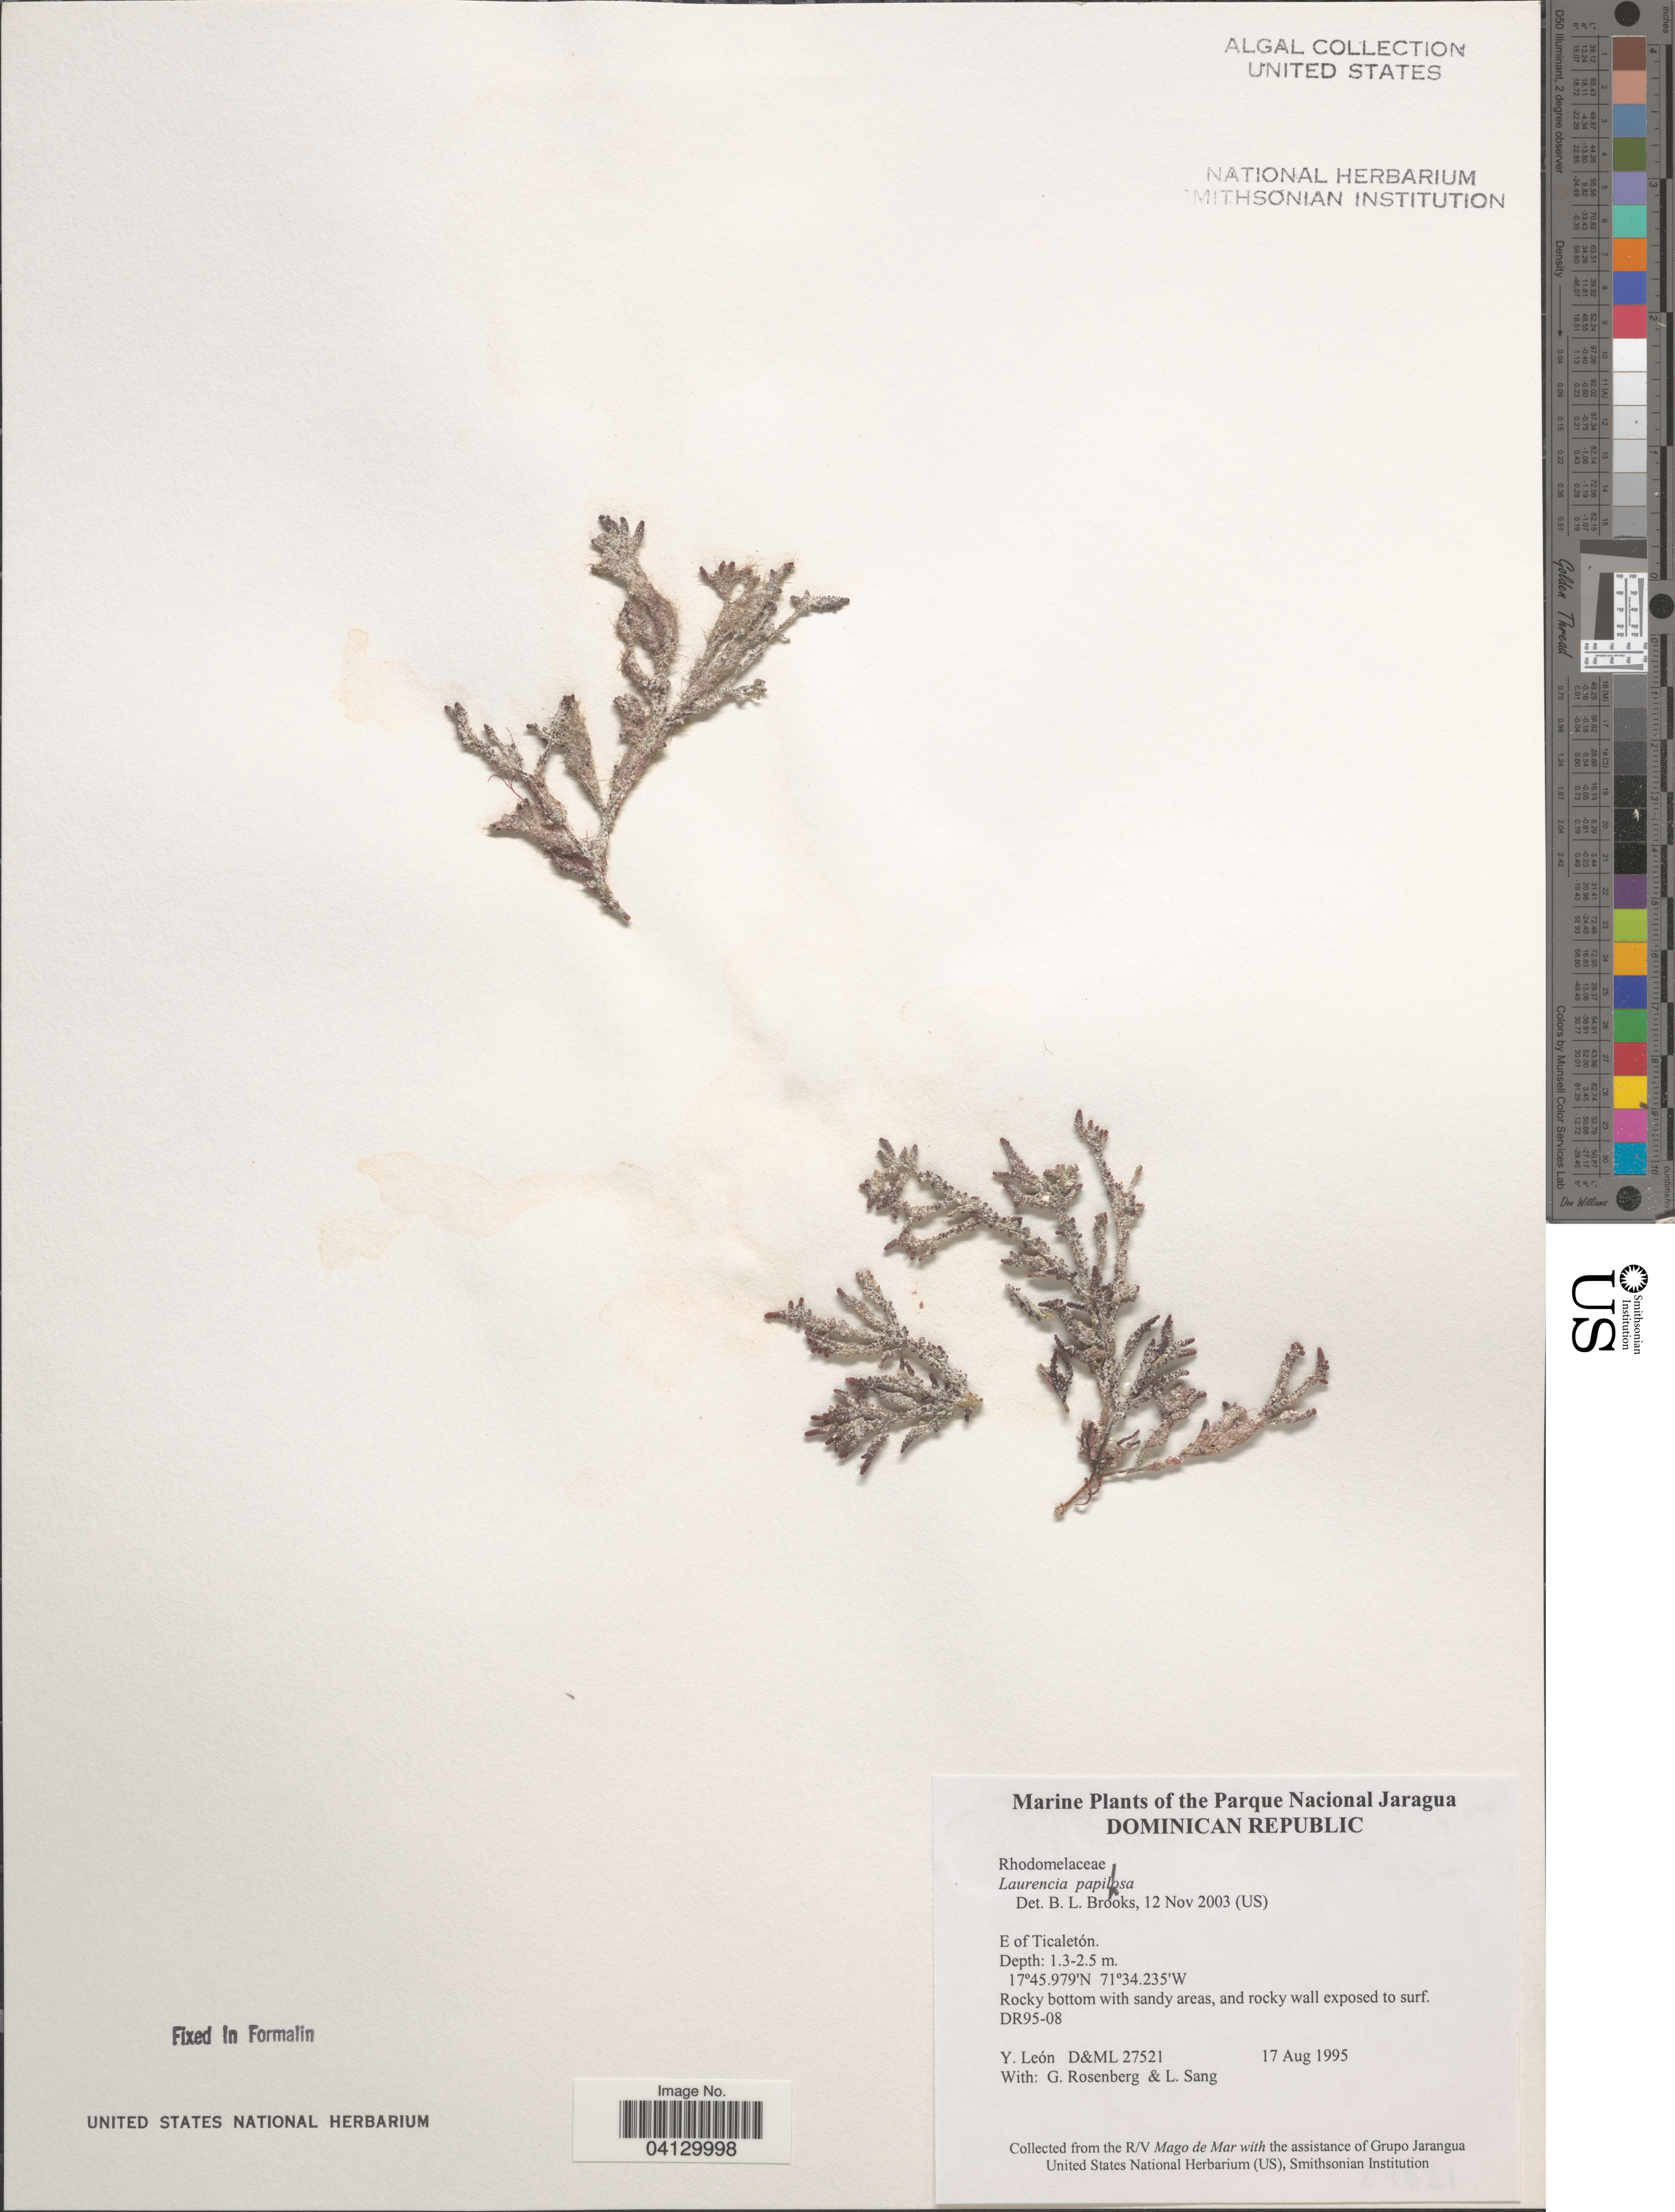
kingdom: Plantae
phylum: Rhodophyta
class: Florideophyceae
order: Ceramiales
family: Rhodomelaceae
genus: Palisada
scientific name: Palisada perforata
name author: (Bory) K.W. Nam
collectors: Y. León, G. Rosenberg & L. Sang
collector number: D&ML 27521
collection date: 1995-08-17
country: Dominican Republic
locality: E of Ticaletón. DR95-08. The Parque Nacional Jaragua.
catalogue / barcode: US 328768